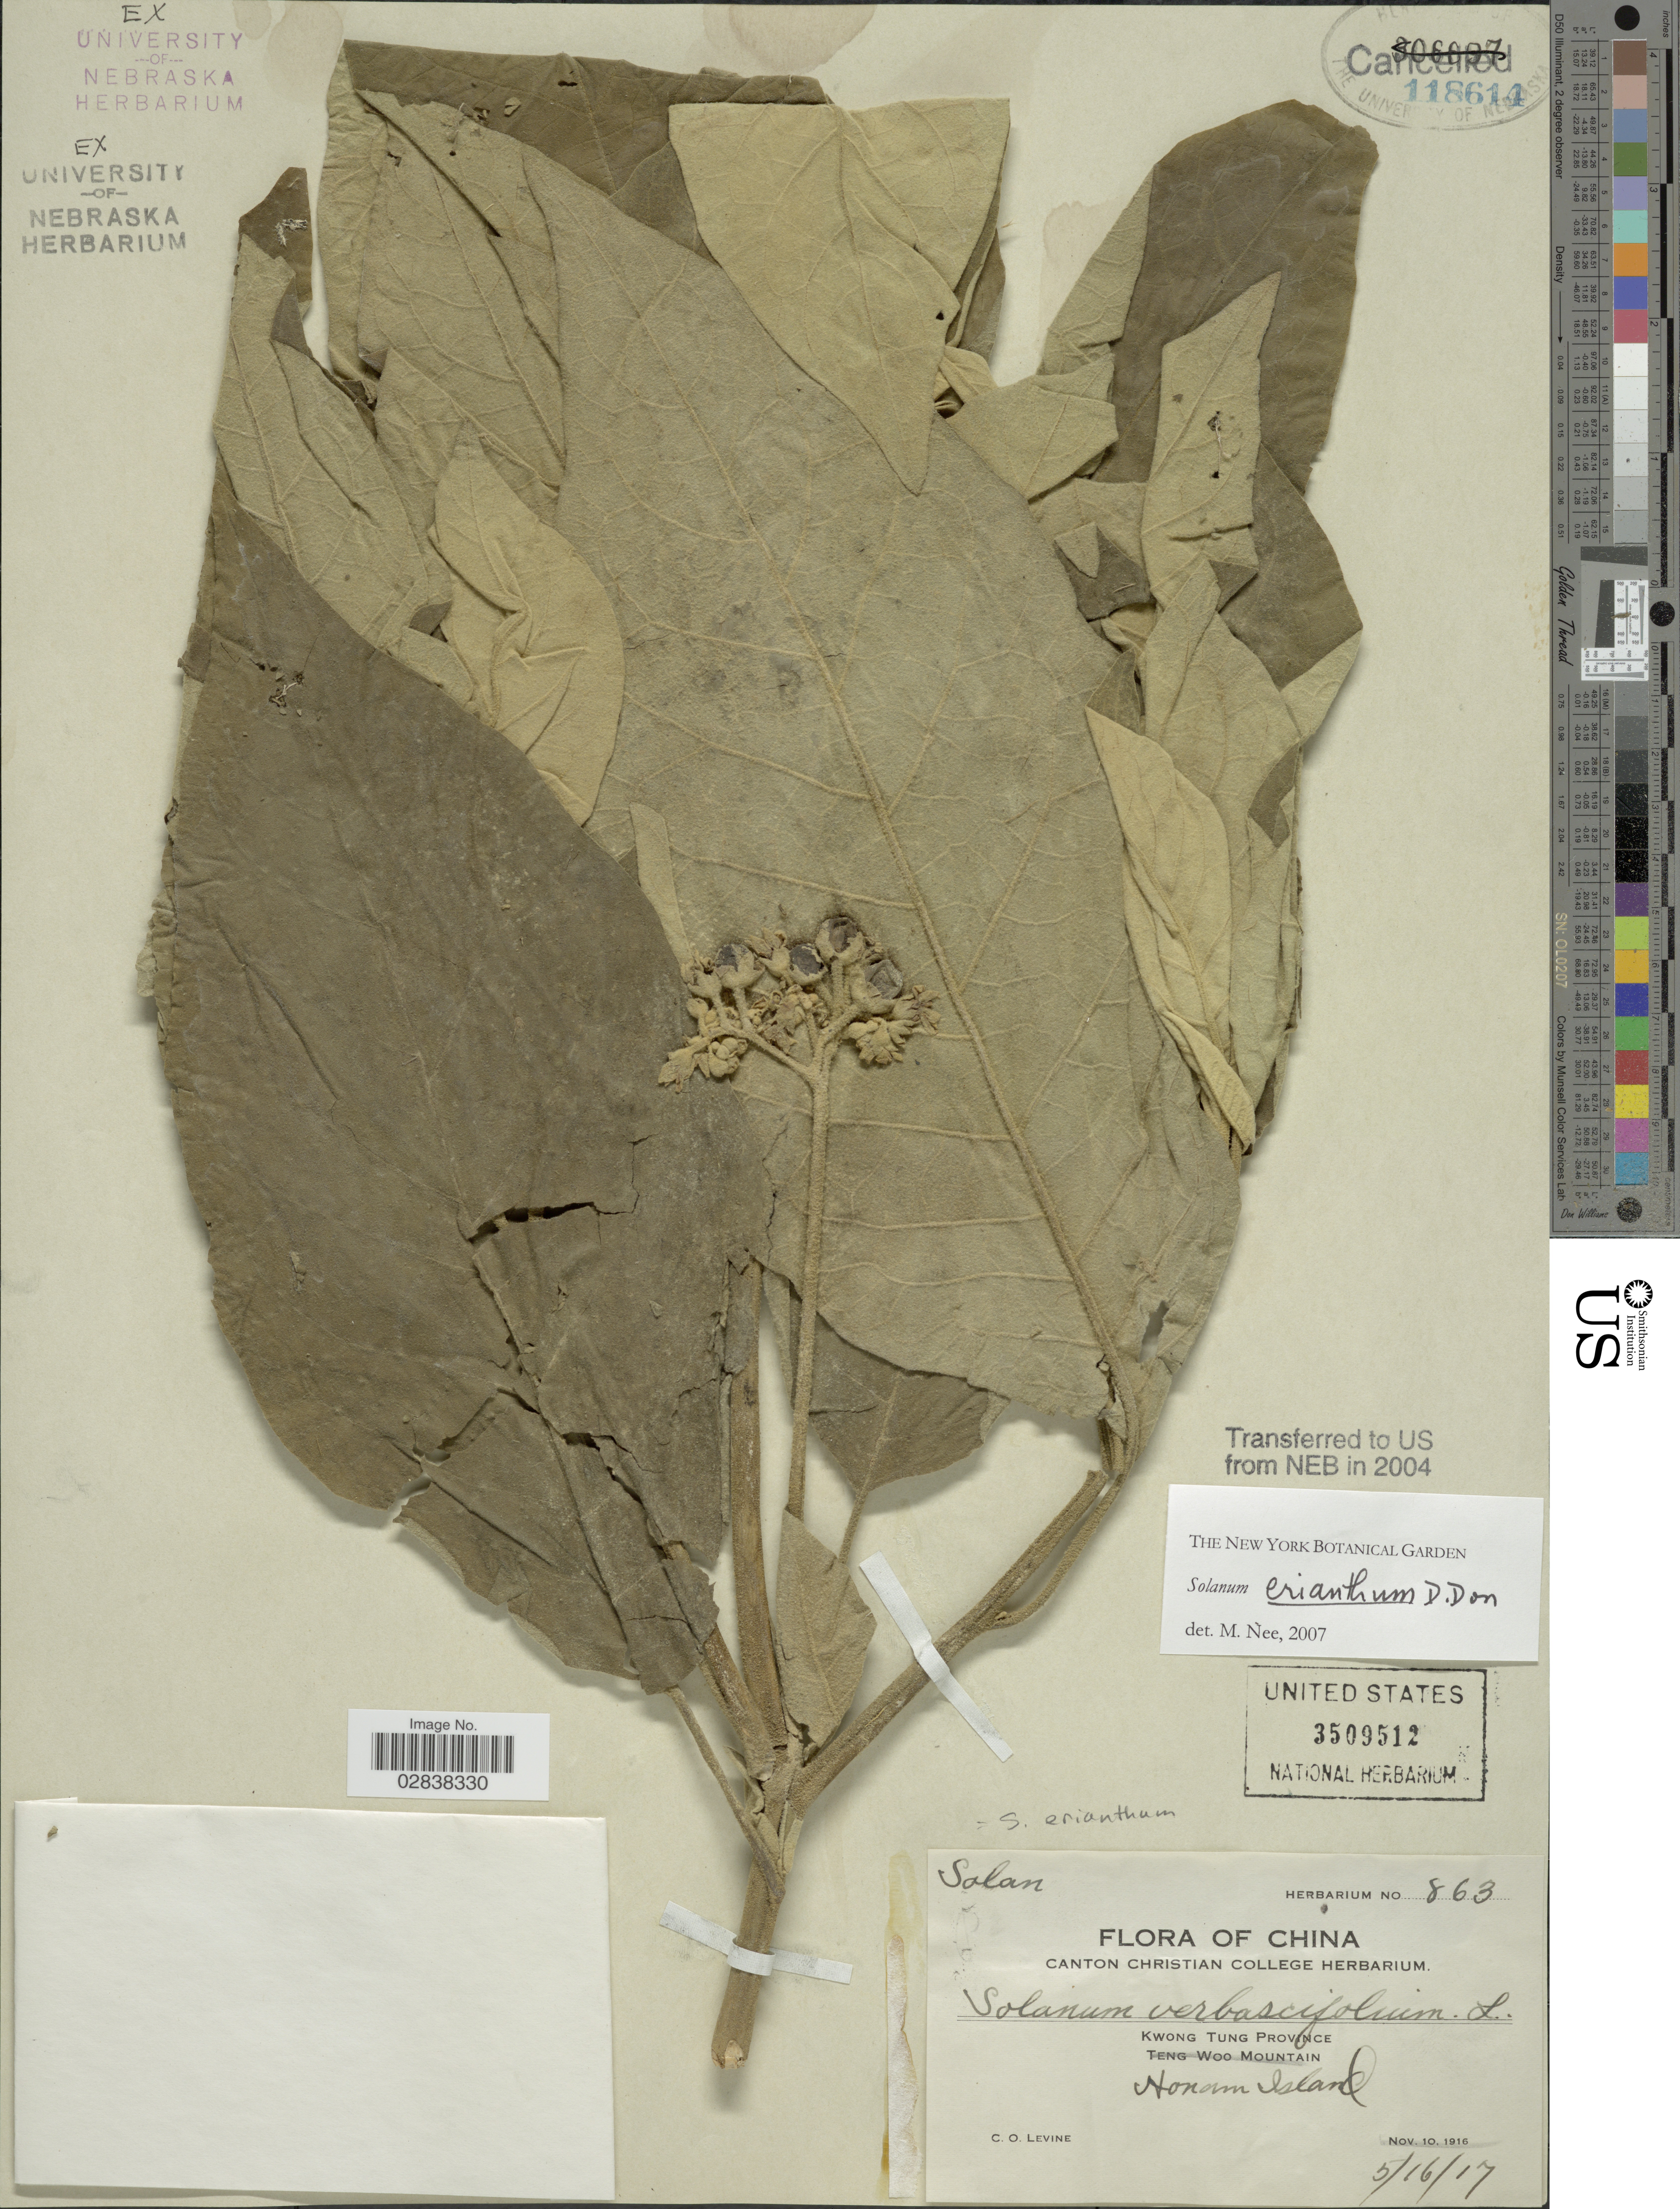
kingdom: Plantae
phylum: Tracheophyta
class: Magnoliopsida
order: Solanales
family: Solanaceae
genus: Solanum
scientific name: Solanum erianthum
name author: D. Don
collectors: C. O. Levine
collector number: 863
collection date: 1917-05-16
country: China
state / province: Guangdong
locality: Kwong Tung Province, Honam Island.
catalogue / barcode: US 3509512